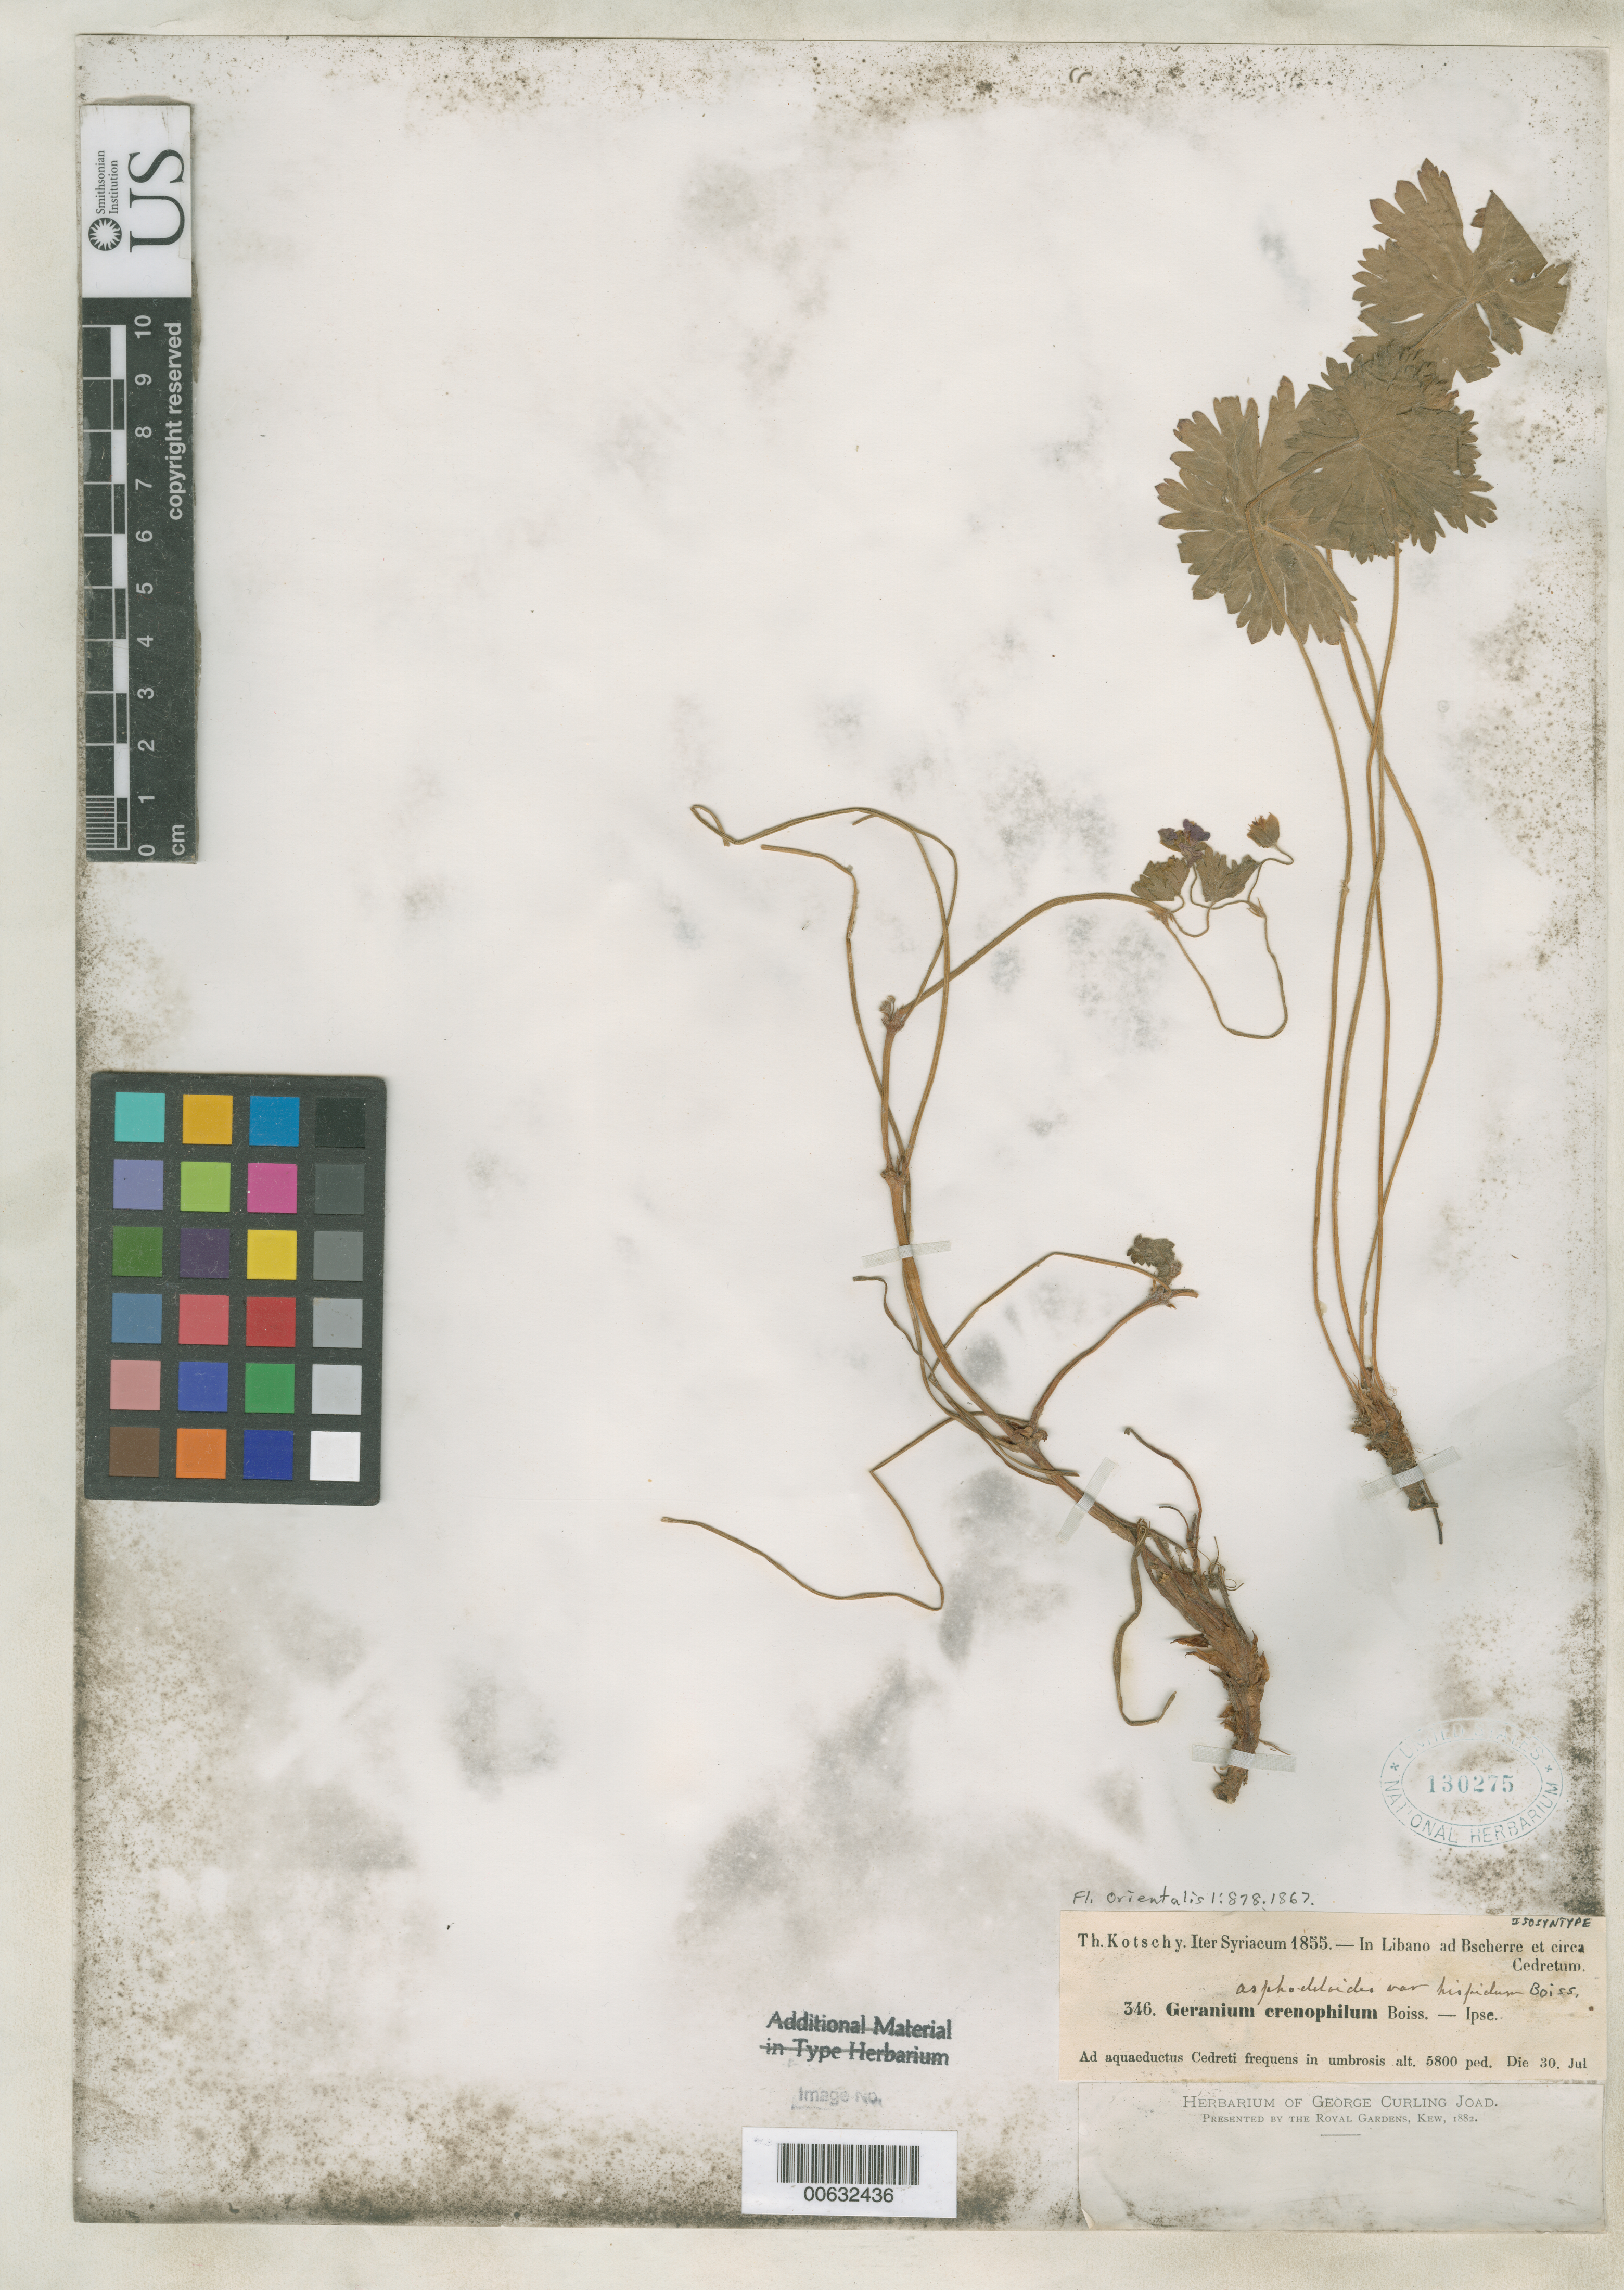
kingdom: Plantae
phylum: Tracheophyta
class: Magnoliopsida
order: Geraniales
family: Geraniaceae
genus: Geranium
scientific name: Geranium asphodeloides var. hispidum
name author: Boiss.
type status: Isosyntype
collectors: K. G. Kotschy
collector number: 346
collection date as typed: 30 Jul 1855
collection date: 1855-07-30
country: Lebanon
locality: In Libano ad Bscherre et circa Cedretum.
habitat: Ad aquaeductus Cedreti frequens in umbrosis.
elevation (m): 1768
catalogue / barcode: US 130275